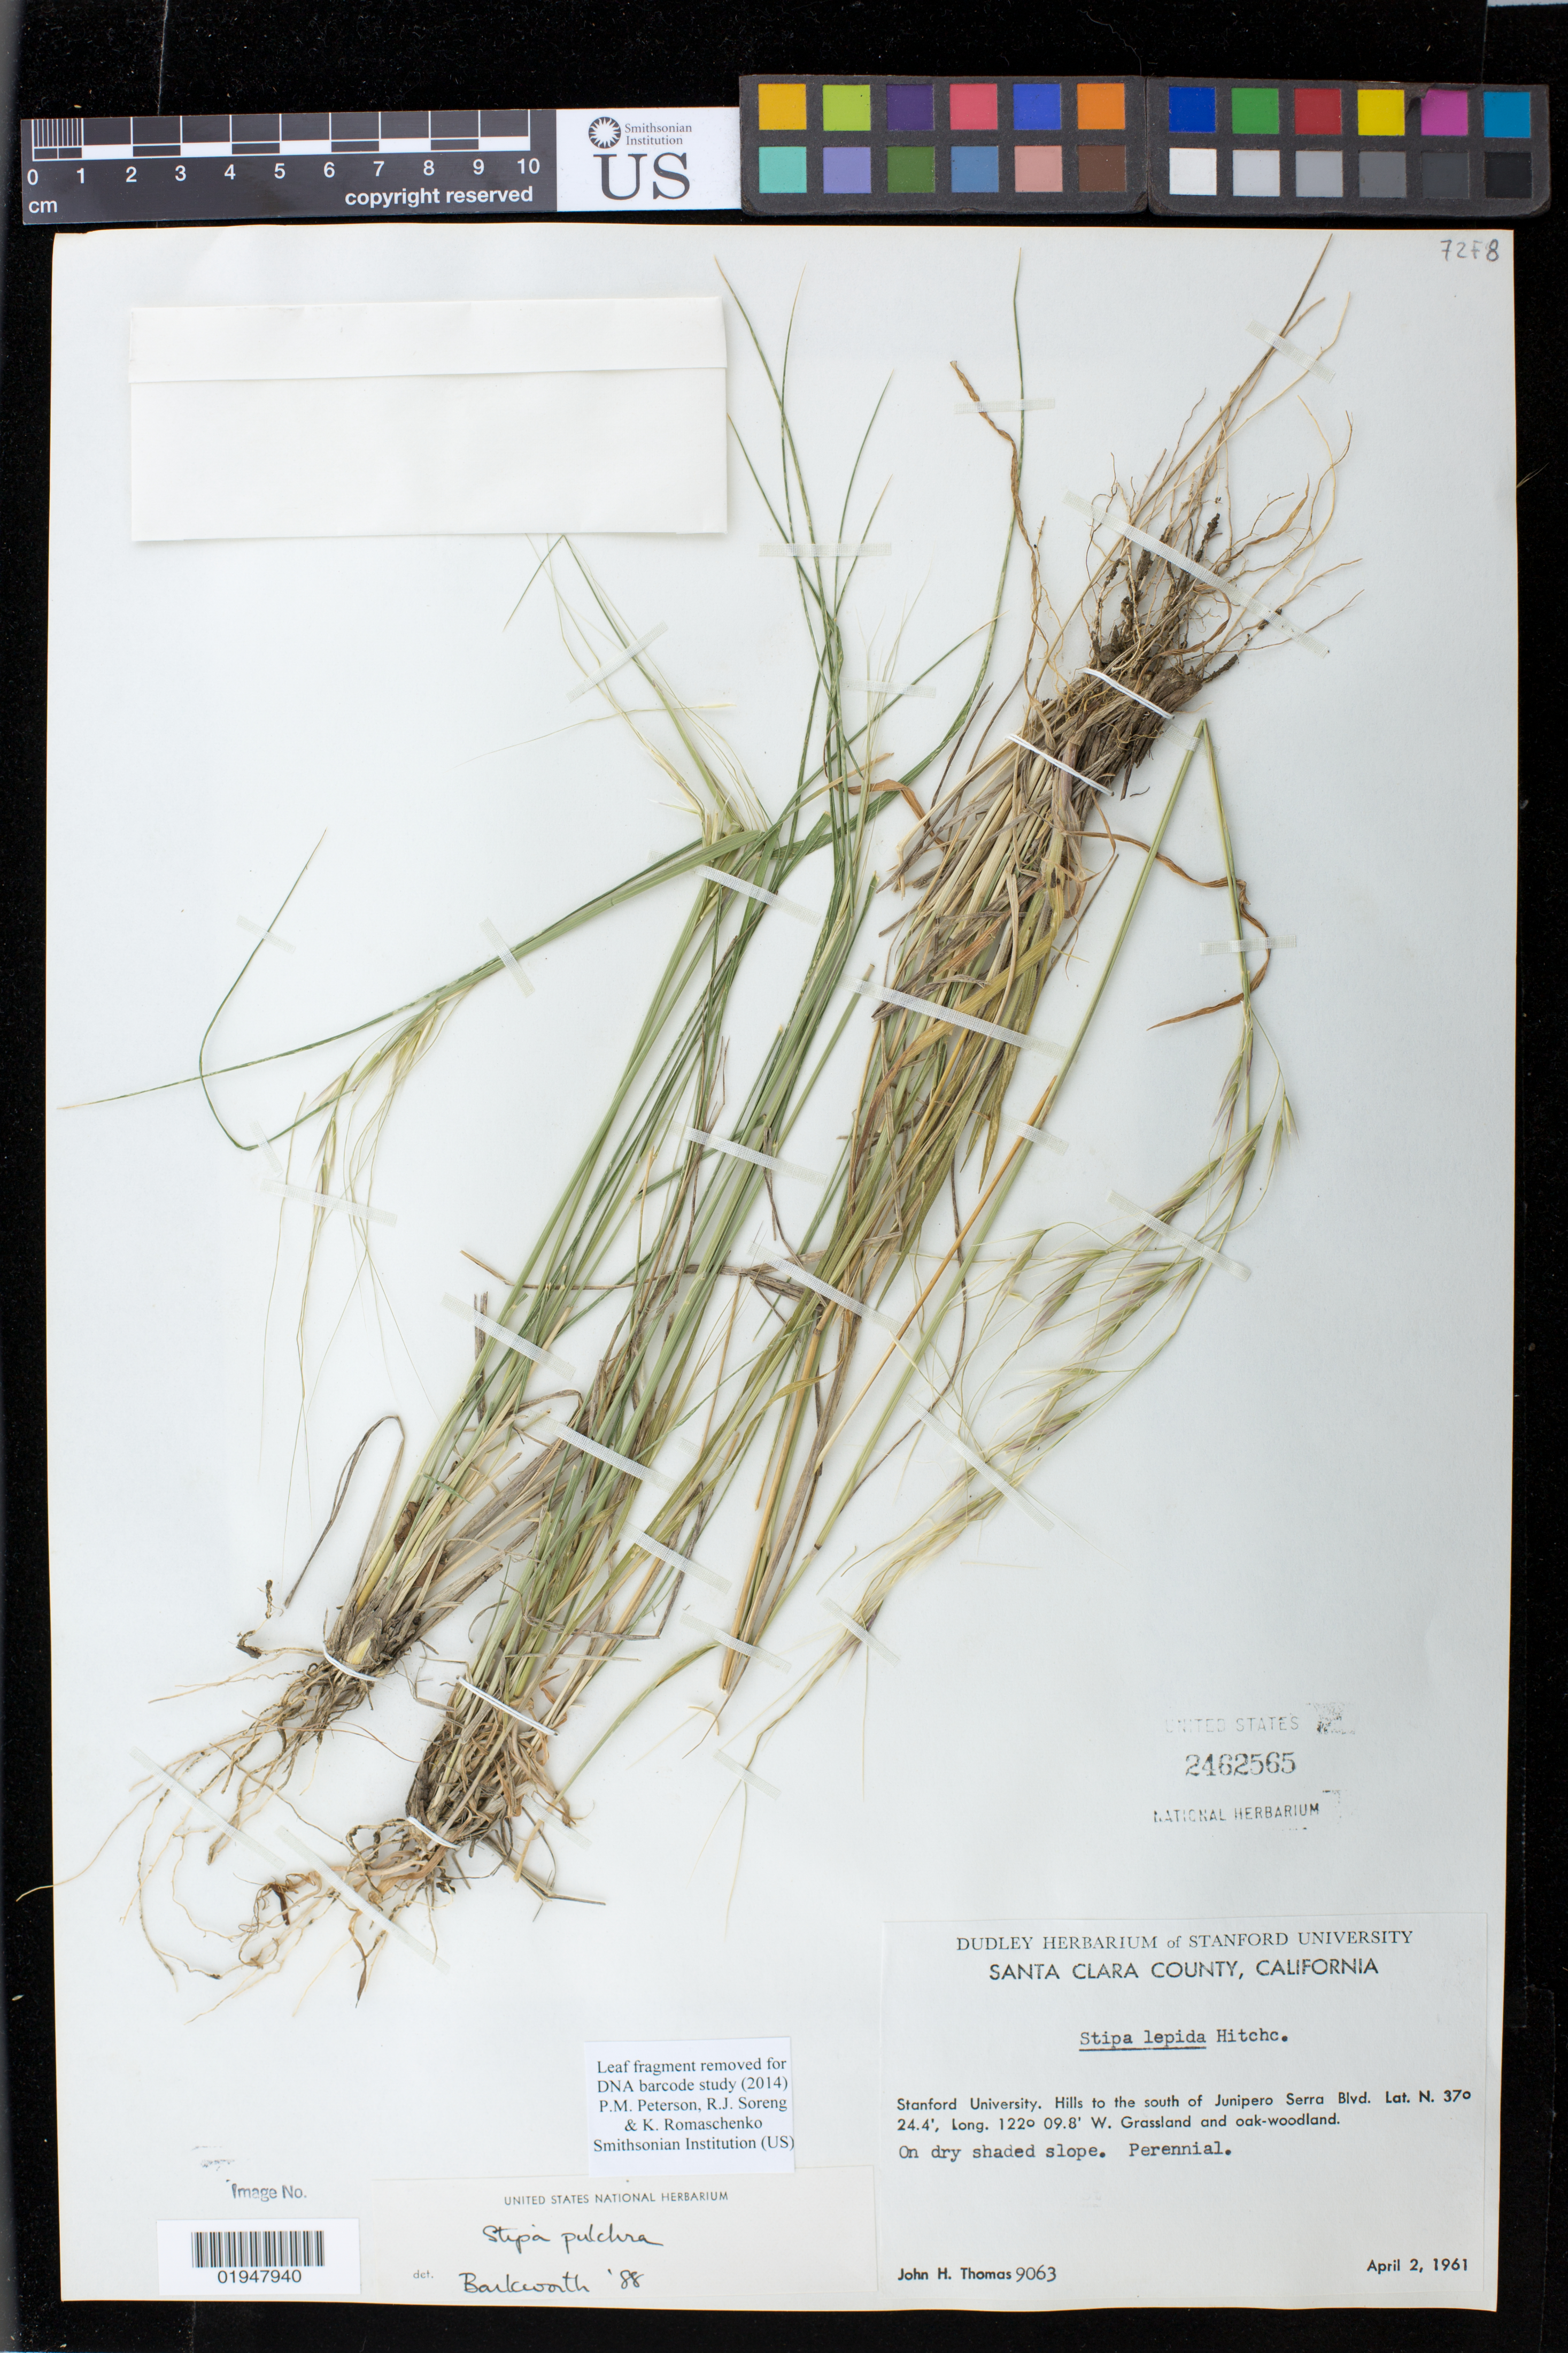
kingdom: Plantae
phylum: Tracheophyta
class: Liliopsida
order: Poales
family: Poaceae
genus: Nassella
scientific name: Nassella pulchra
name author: (Hitchc.) Barkworth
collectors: J. H. Thomas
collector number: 9063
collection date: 1961-04-02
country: United States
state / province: California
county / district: Santa Clara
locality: Stanford University. Hills to the south of Junipero Serra Blvd.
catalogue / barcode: US 2462565